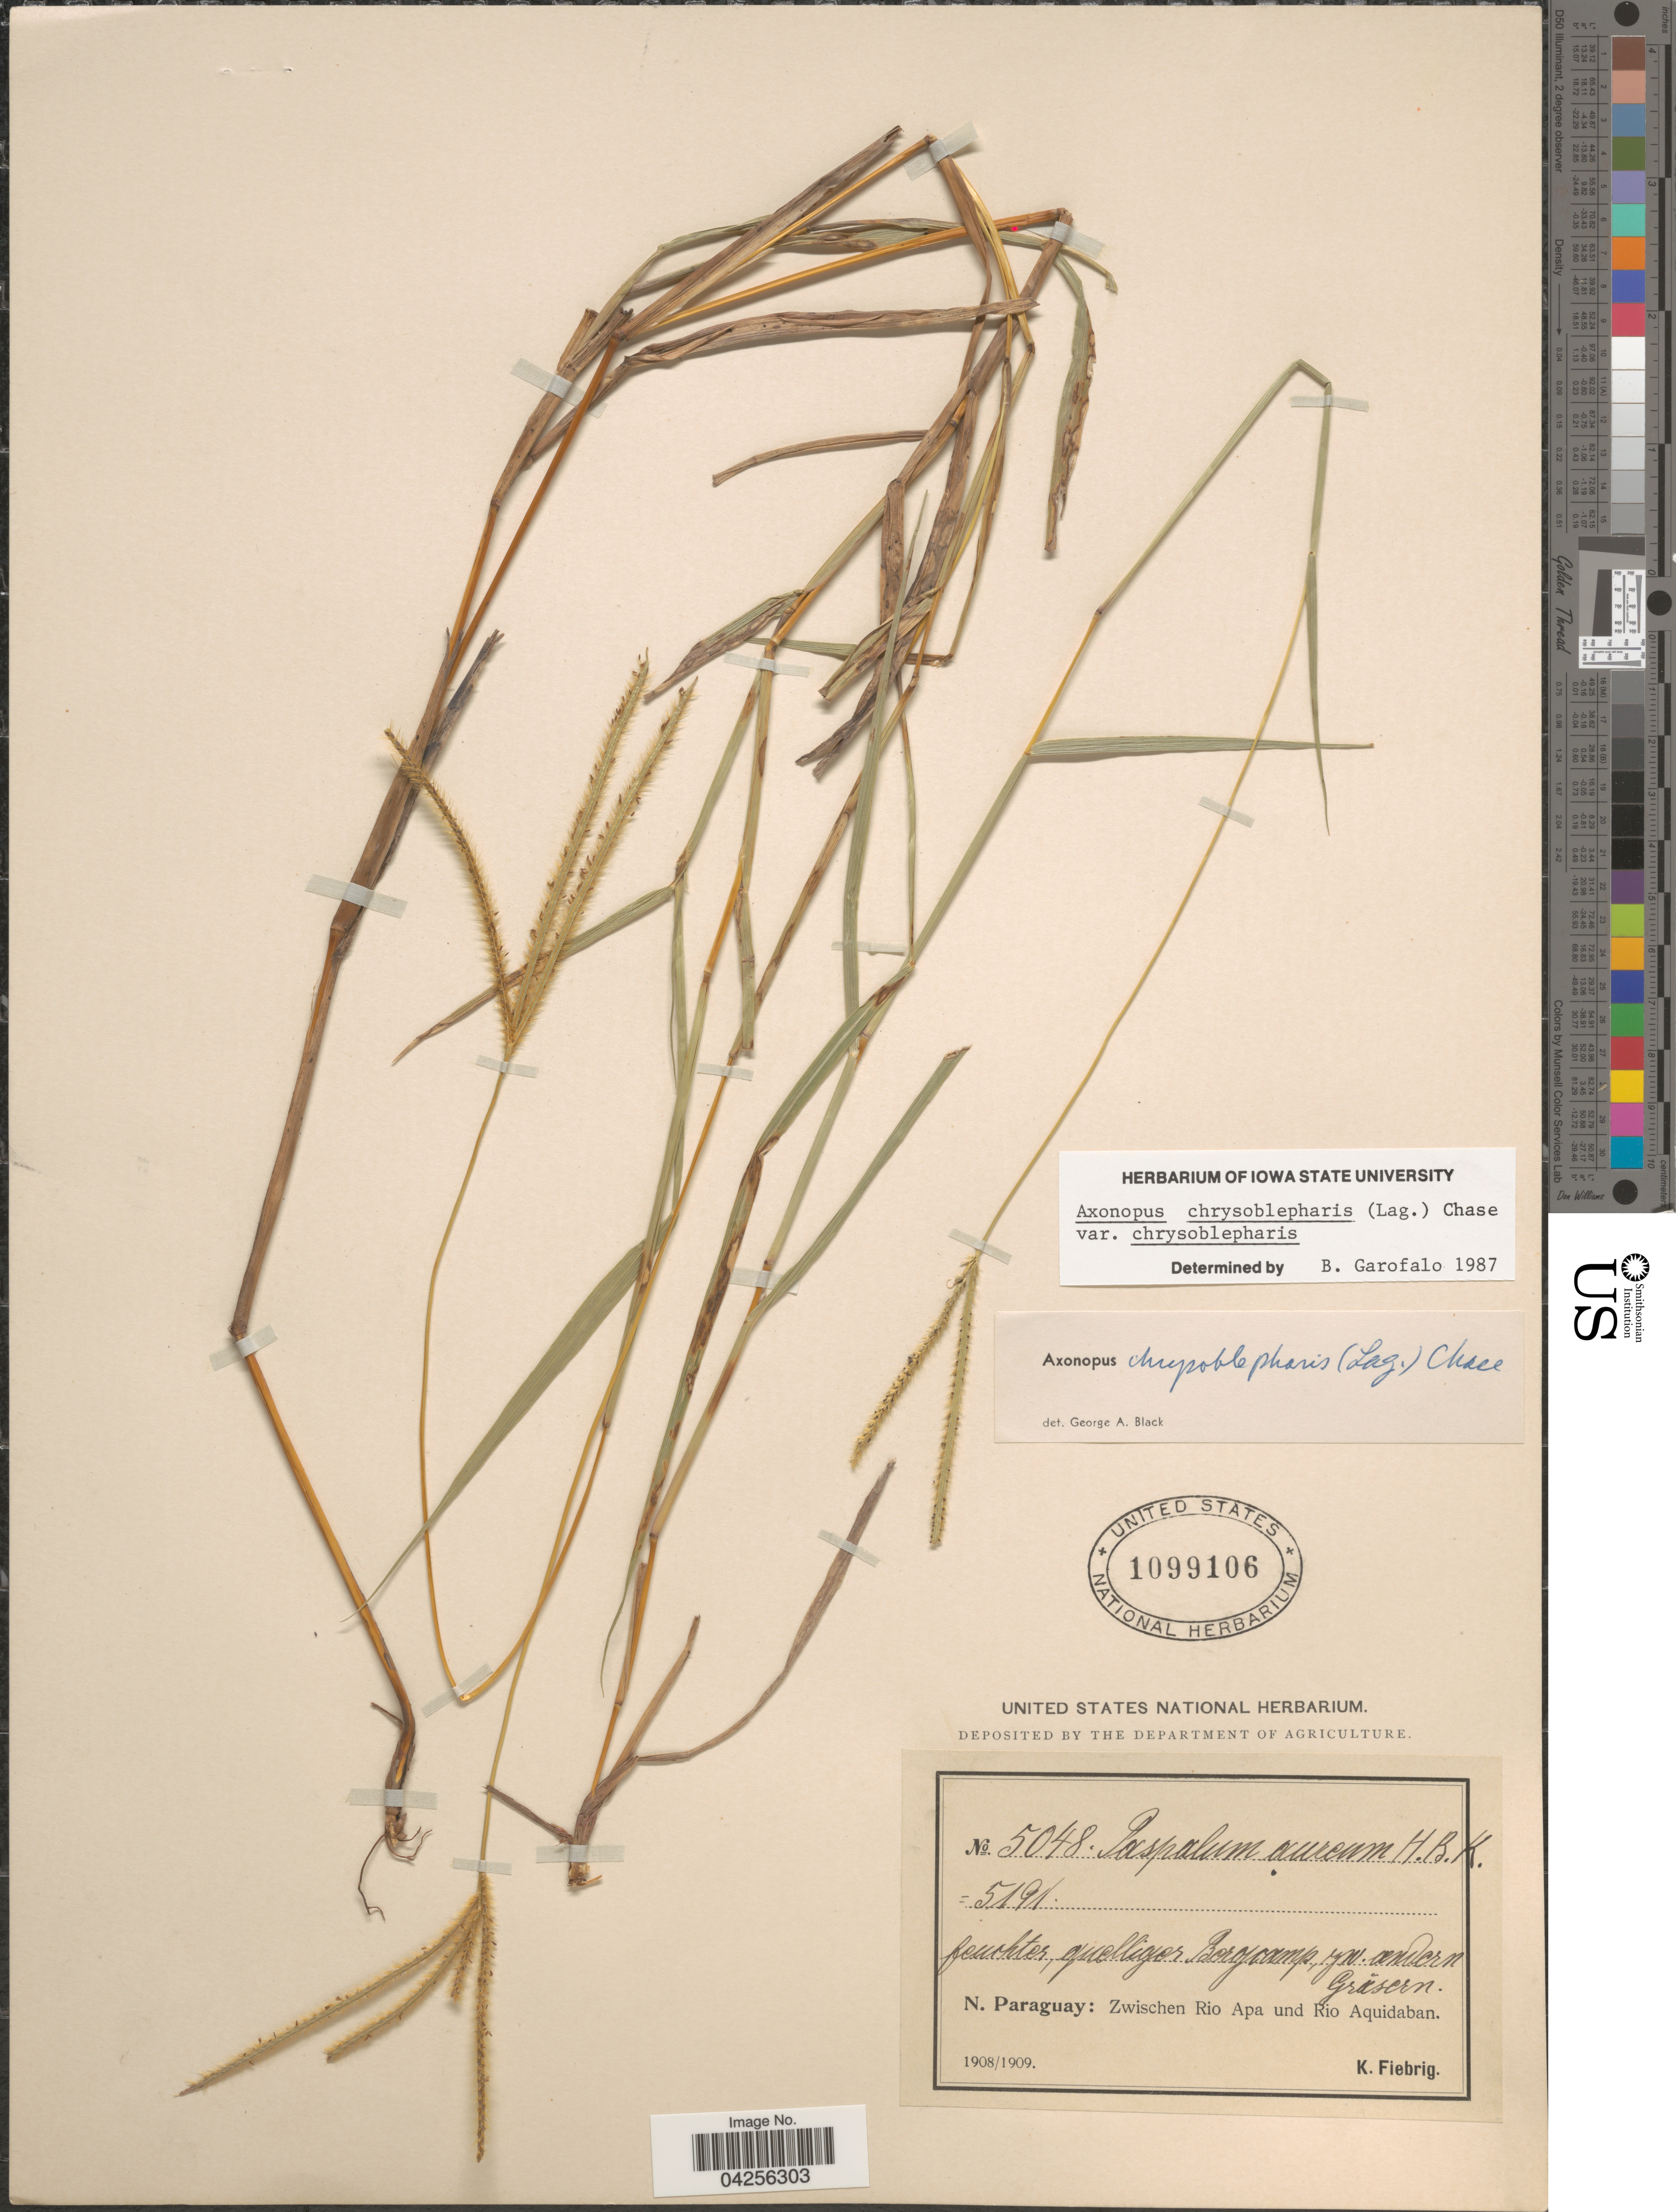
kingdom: Plantae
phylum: Tracheophyta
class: Liliopsida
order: Poales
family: Poaceae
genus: Axonopus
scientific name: Axonopus chrysoblepharis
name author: (Lag.) Chase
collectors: K. Fiebrig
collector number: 5048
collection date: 1908/1909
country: Paraguay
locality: N. Paraguay: Zwischen Rio Apa and Rio Aquidaban.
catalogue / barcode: US 1099106